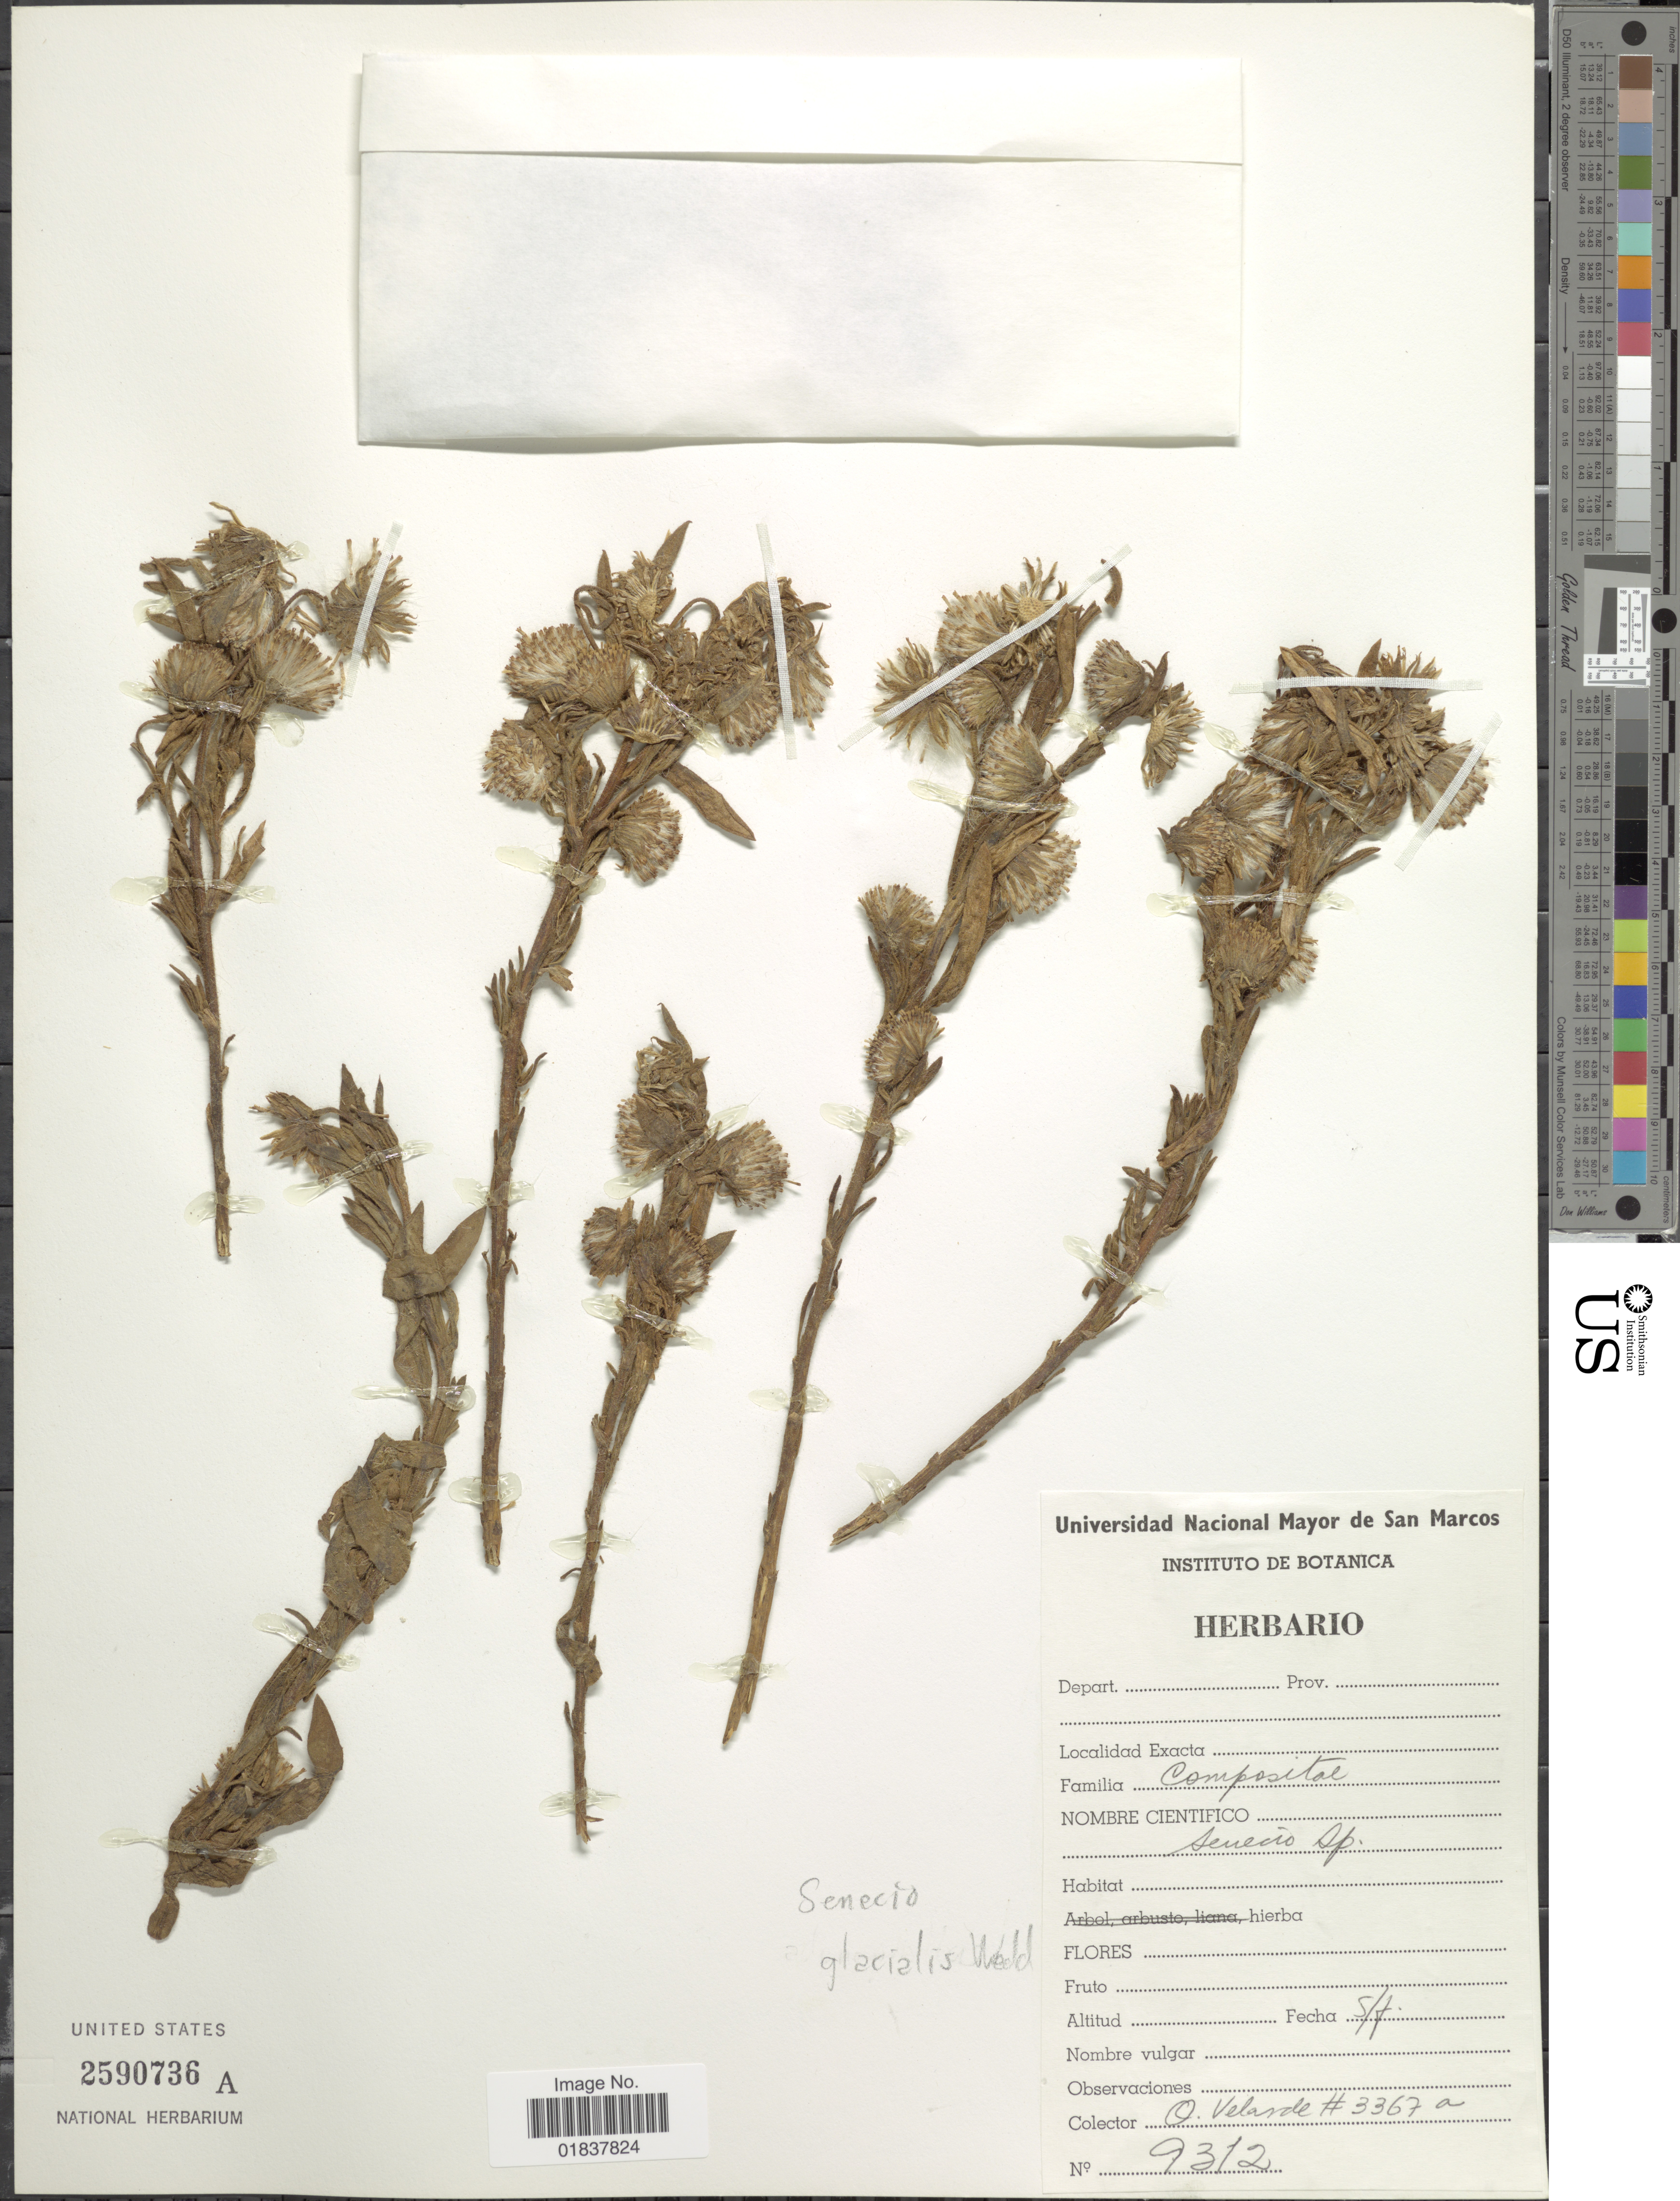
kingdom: Plantae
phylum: Tracheophyta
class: Magnoliopsida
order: Asterales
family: Asteraceae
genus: Senecio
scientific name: Senecio candollei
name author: Wedd.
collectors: O. Velarde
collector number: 3367a/9312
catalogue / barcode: US 2590736A